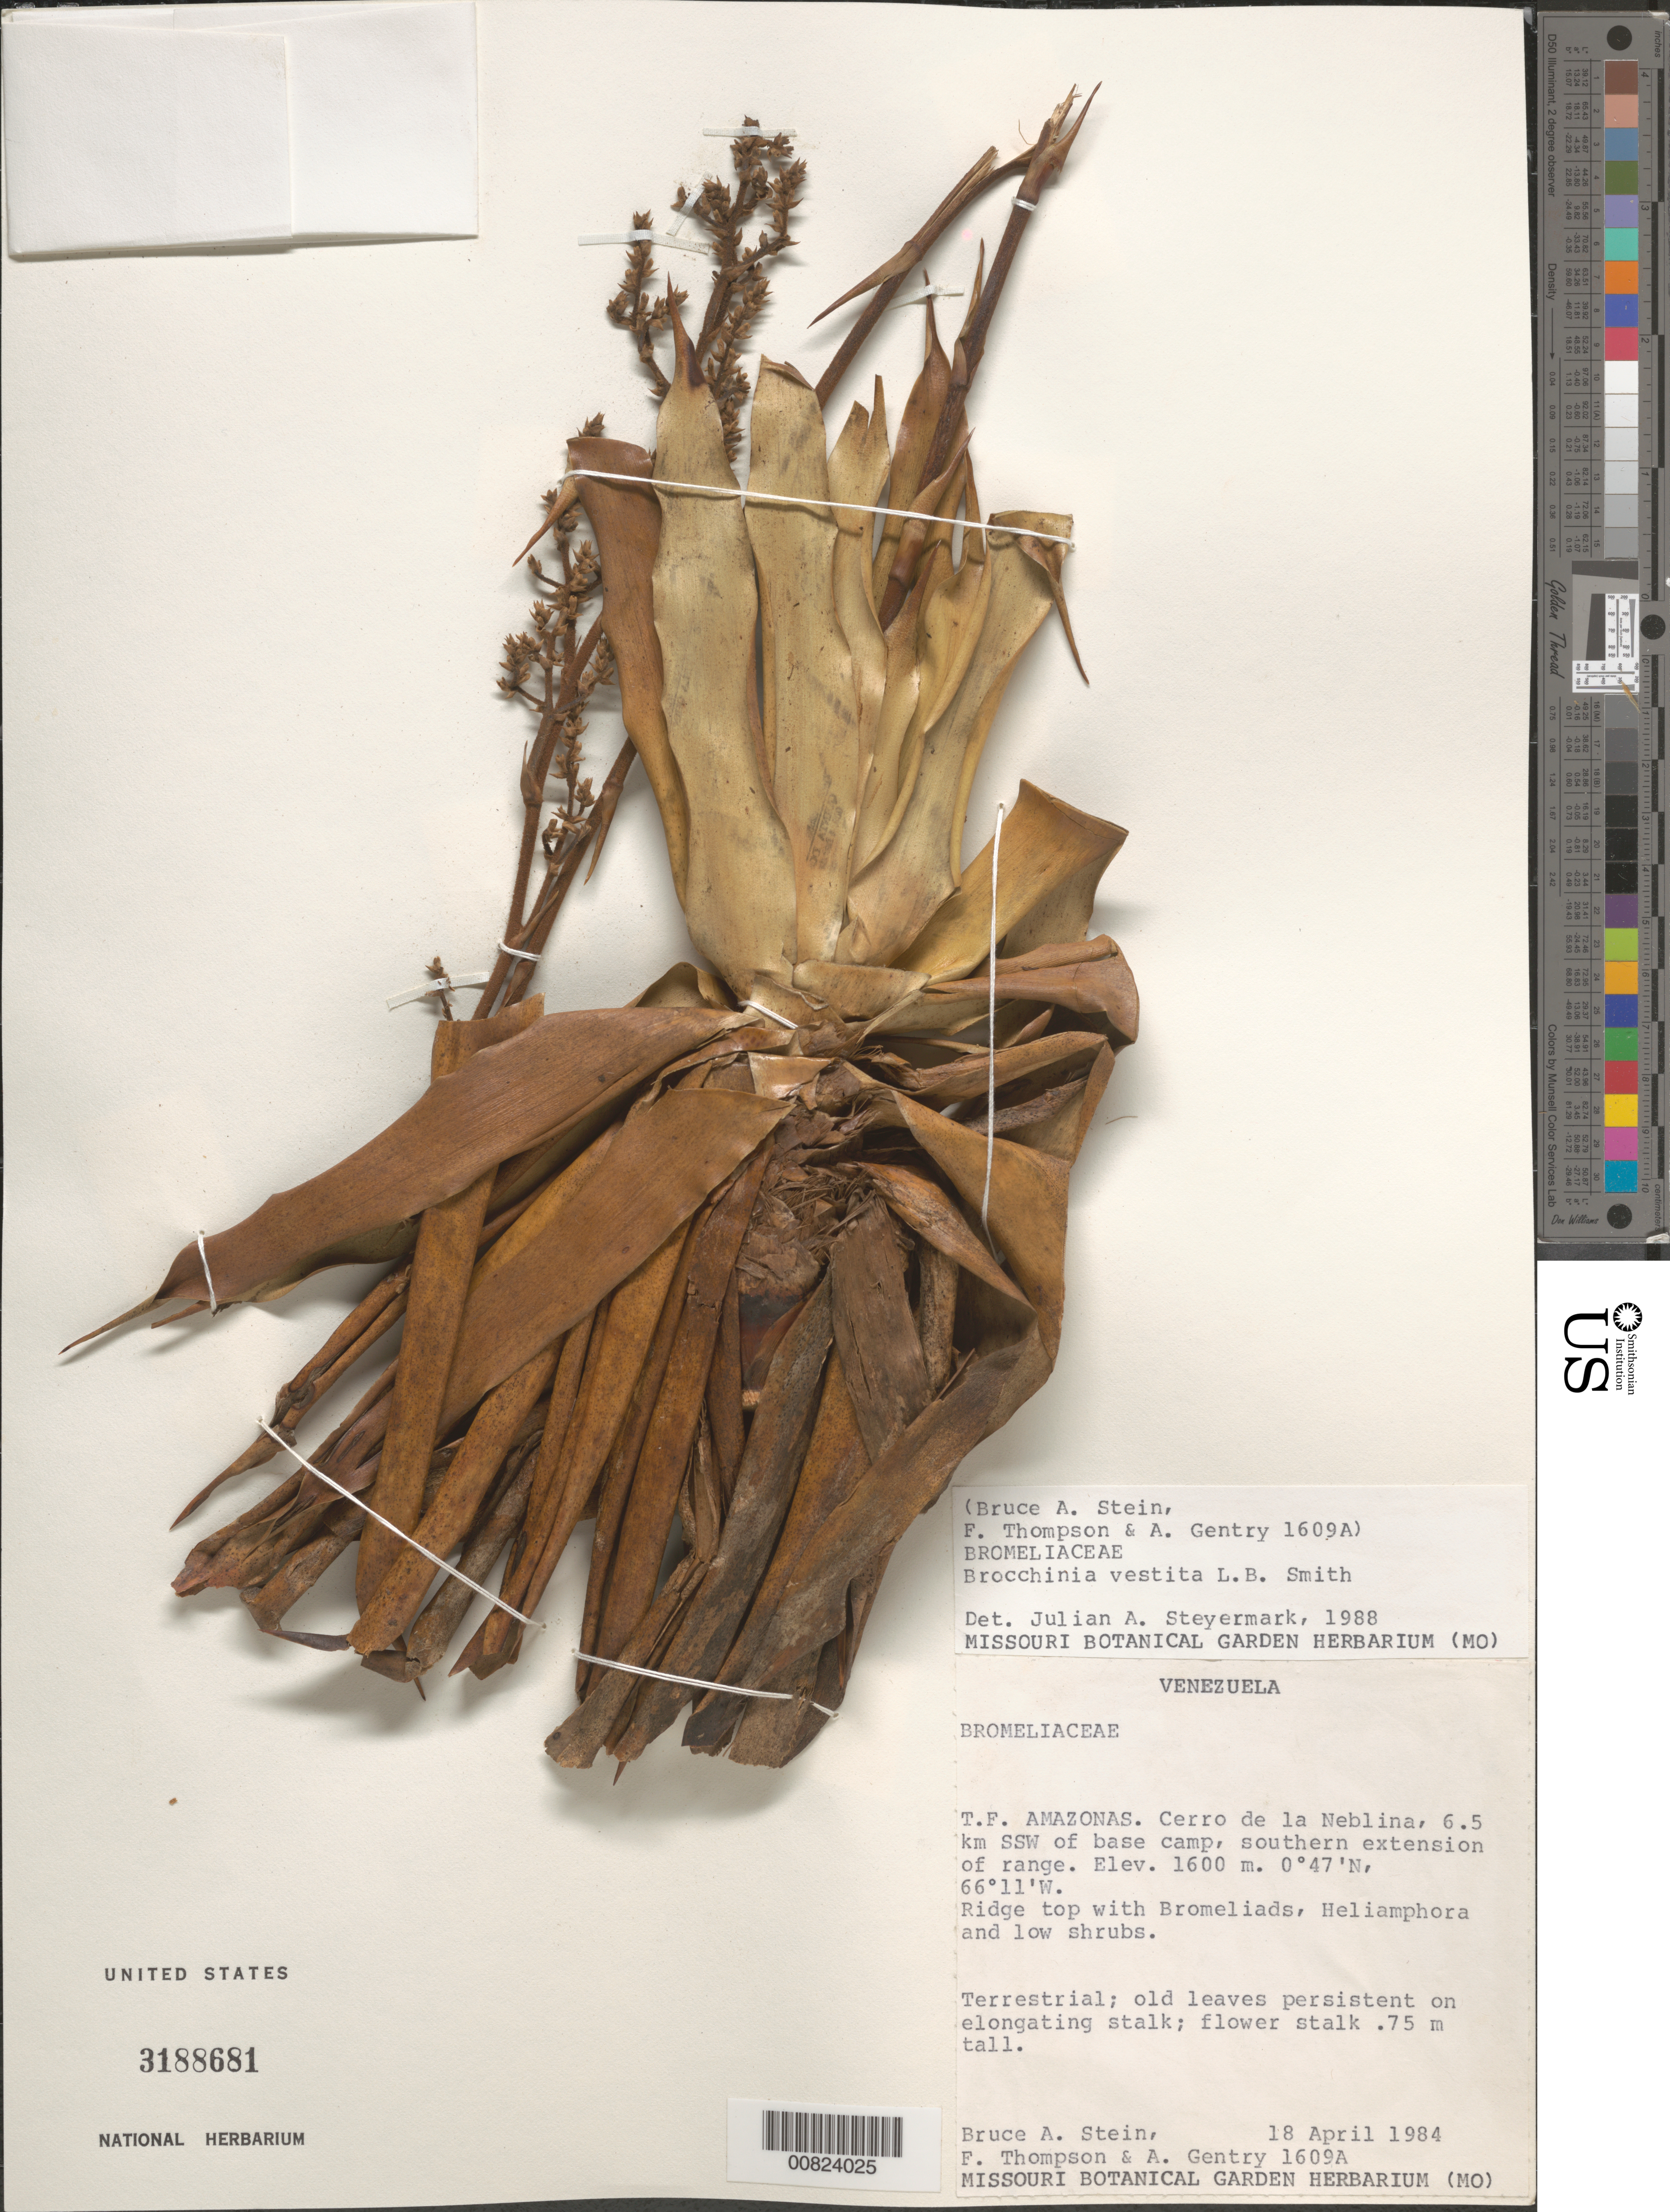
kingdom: Plantae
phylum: Tracheophyta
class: Liliopsida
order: Poales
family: Bromeliaceae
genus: Brocchinia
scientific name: Brocchinia vestita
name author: L.B. Sm.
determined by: Steyermark, Julian A., (VEN)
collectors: B. A. Stein, F. Thompson & A. H. Gentry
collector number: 1609 A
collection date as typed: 18-Apr-84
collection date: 1984-04-18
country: Venezuela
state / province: Amazonas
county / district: Río Negro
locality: Cerro de la Neblina, 6.5 km SSW of base camp, southern extension of range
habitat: Ridge top with Bromeliads, Heliamphora and low shrubs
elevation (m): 1600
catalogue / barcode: US 3188681